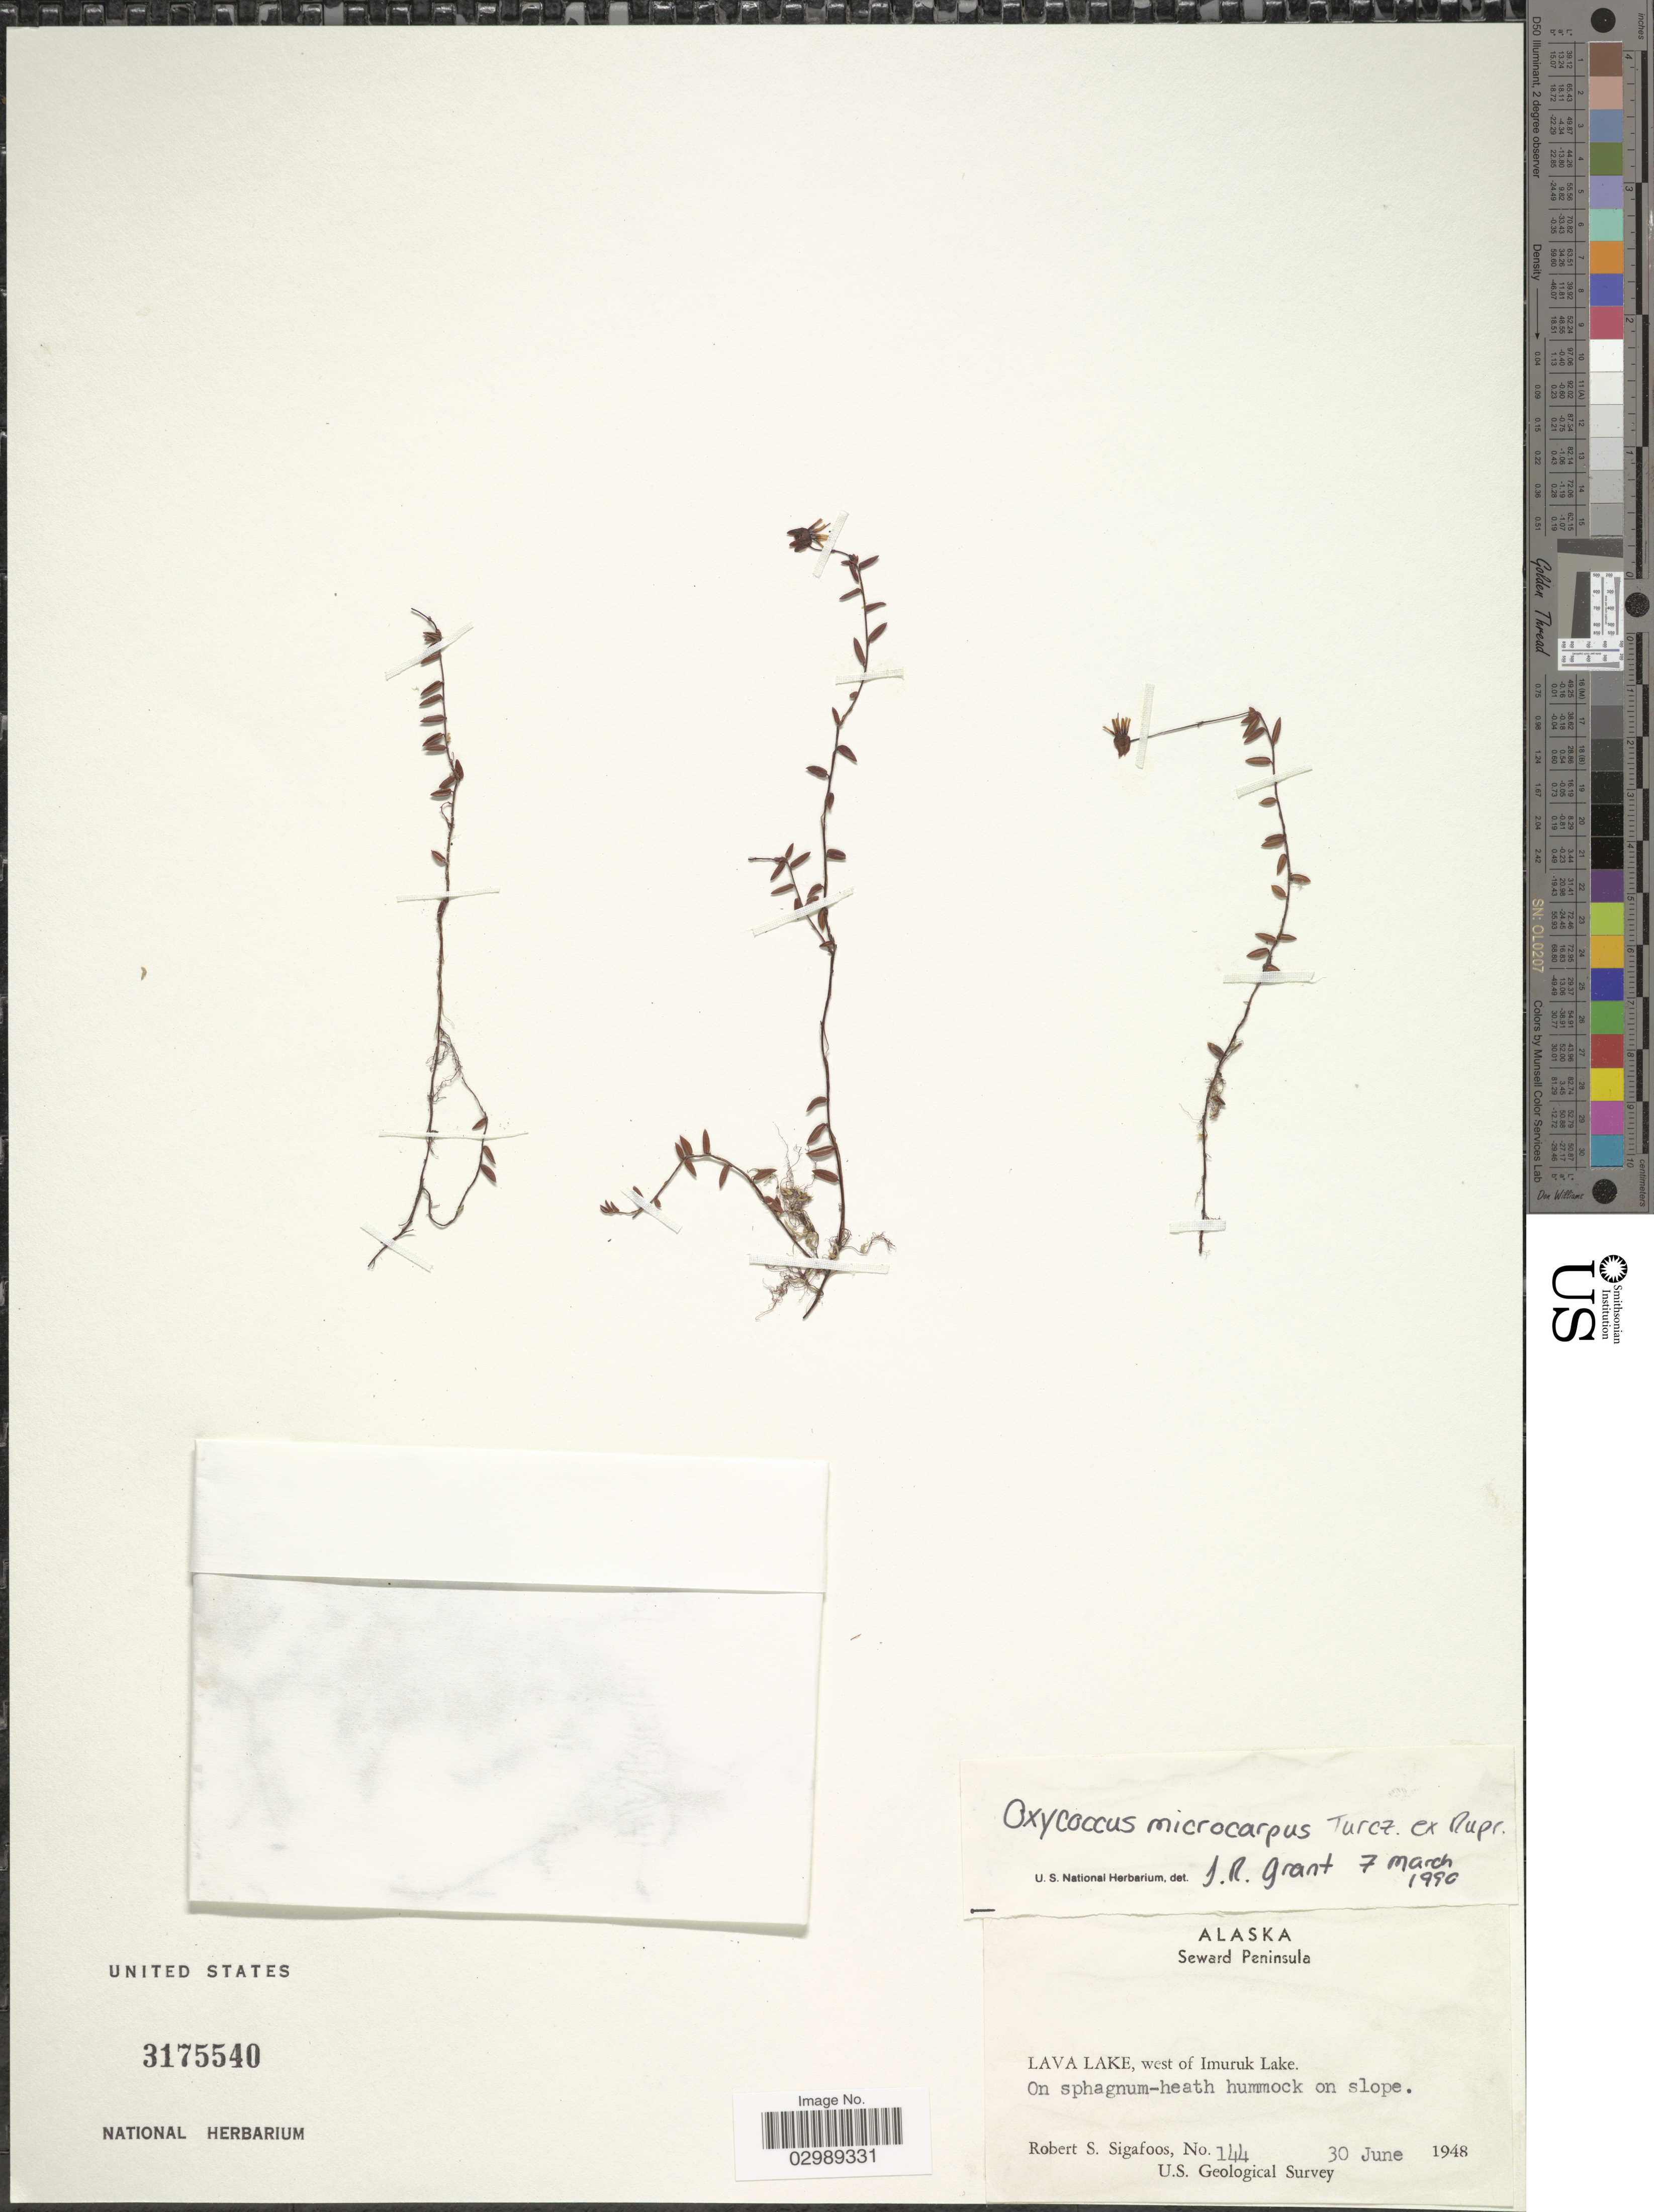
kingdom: Plantae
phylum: Tracheophyta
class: Magnoliopsida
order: Ericales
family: Ericaceae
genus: Vaccinium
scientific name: Vaccinium oxycoccos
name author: L.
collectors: R. Sigafoos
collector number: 144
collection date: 1948-06-30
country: United States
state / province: Alaska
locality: Seward Peninsula, Lava Lake, west of Imuruk Lake.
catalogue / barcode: US 3175540